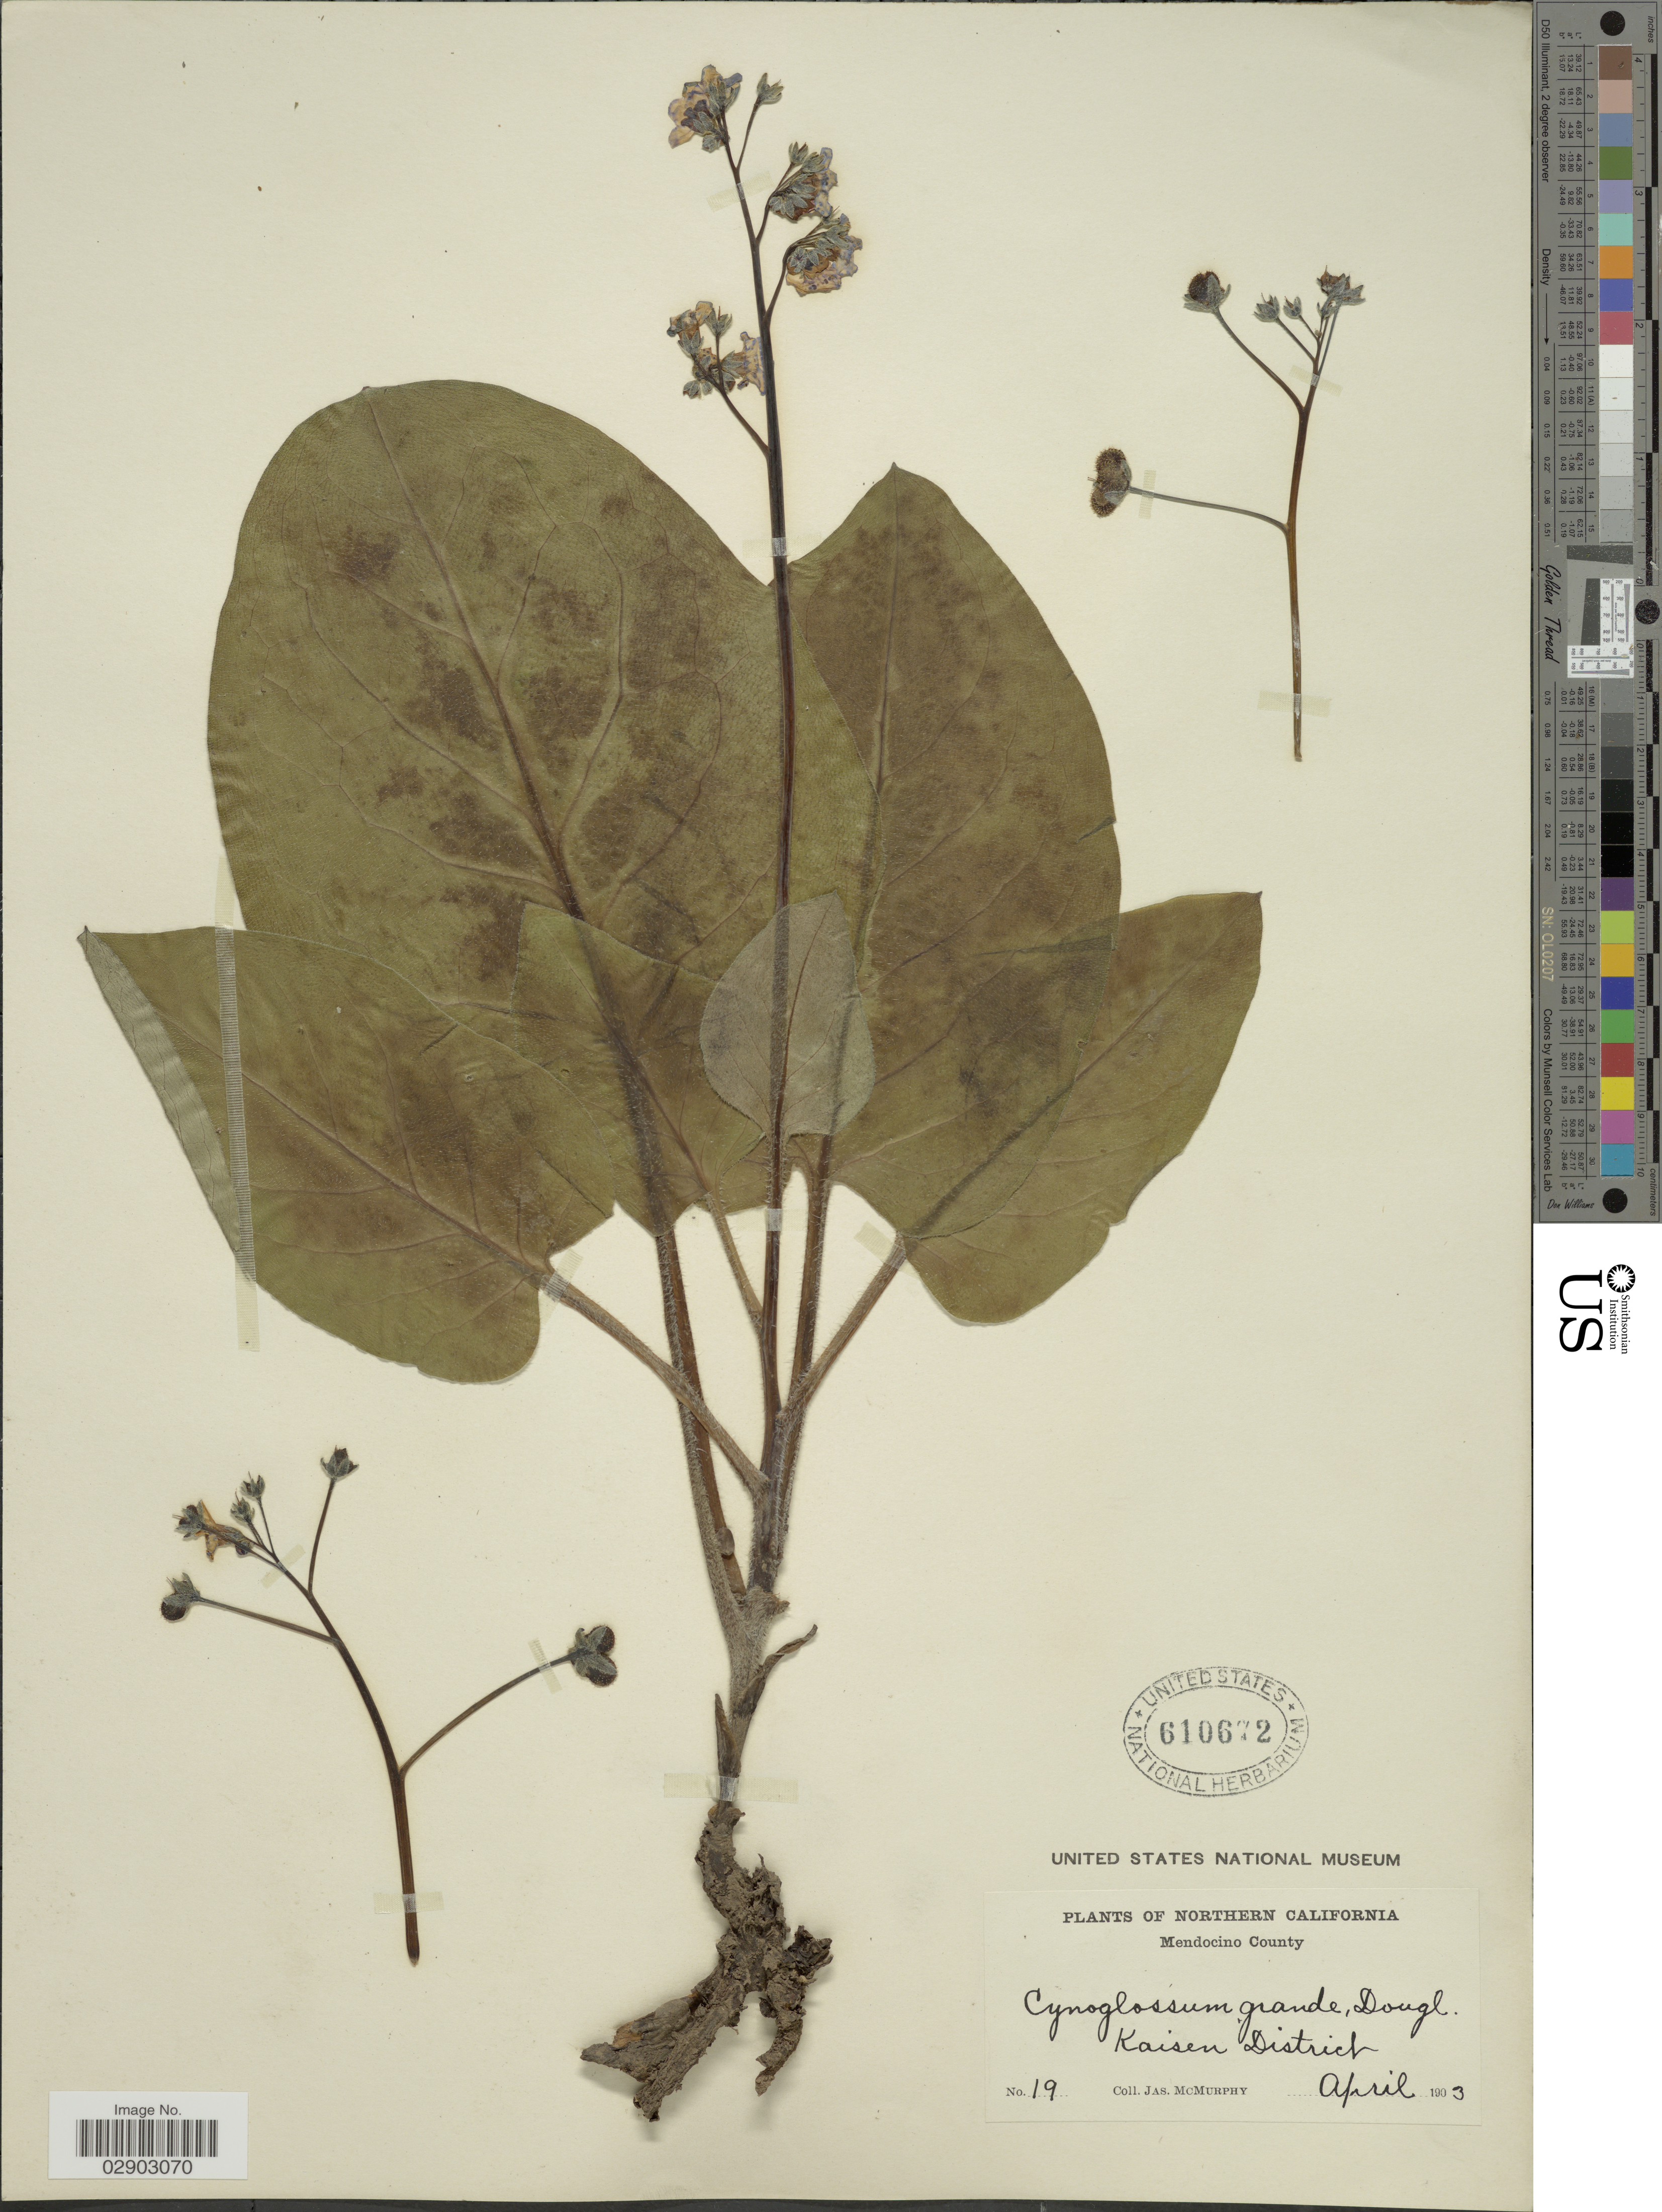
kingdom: Plantae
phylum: Tracheophyta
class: Magnoliopsida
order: Boraginales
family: Boraginaceae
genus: Cynoglossum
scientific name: Cynoglossum grande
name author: Douglas ex Lehm.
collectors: J. McMurphy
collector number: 19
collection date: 1903-04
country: United States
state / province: California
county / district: Mendocino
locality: Northern California. Mendocino County. Kaisen District.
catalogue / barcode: US 610672